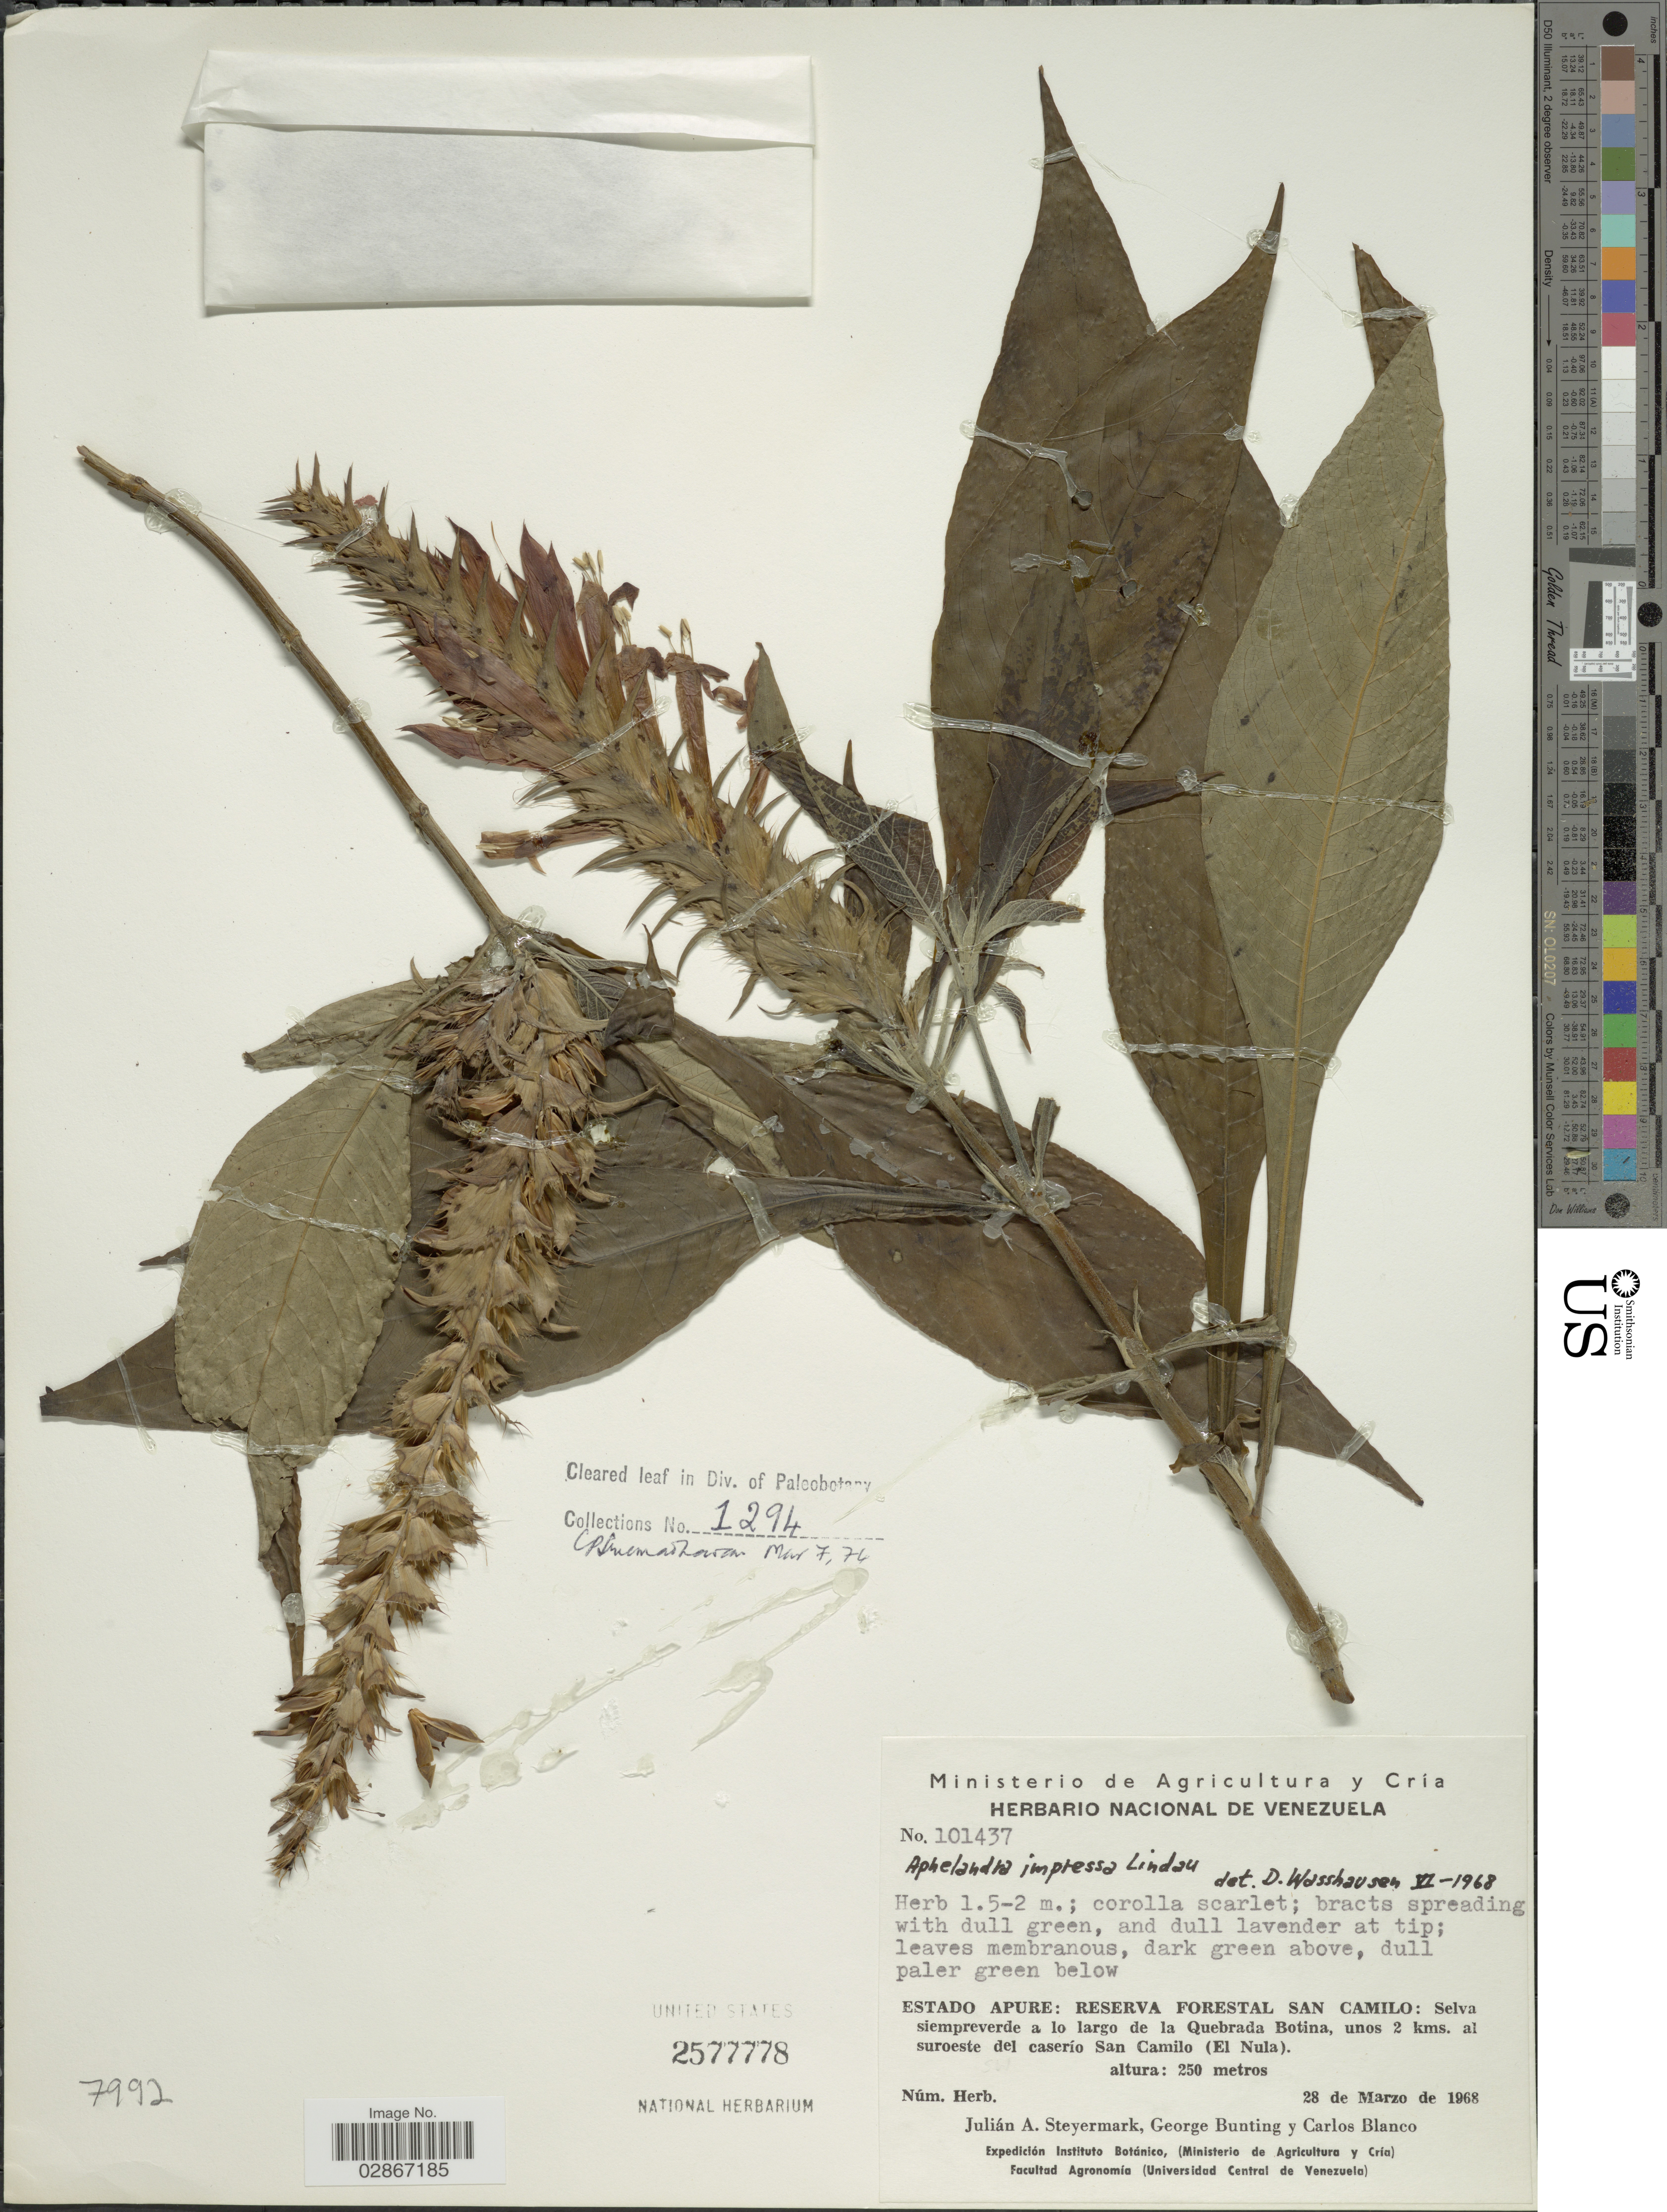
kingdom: Plantae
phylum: Tracheophyta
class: Magnoliopsida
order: Lamiales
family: Acanthaceae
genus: Aphelandra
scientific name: Aphelandra impressa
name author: Lindau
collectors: J. Steyermark, G. S. Bunting & C. Blanco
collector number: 101437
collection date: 1968-03-28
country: Venezuela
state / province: Apure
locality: Reserva Forestal San Camilo: Selva siempreverde a lo largo de la Quebrada Botina, unos 2 kms. al suroeste del caserío San Camilo (El Nula).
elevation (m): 250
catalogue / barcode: US 2577778